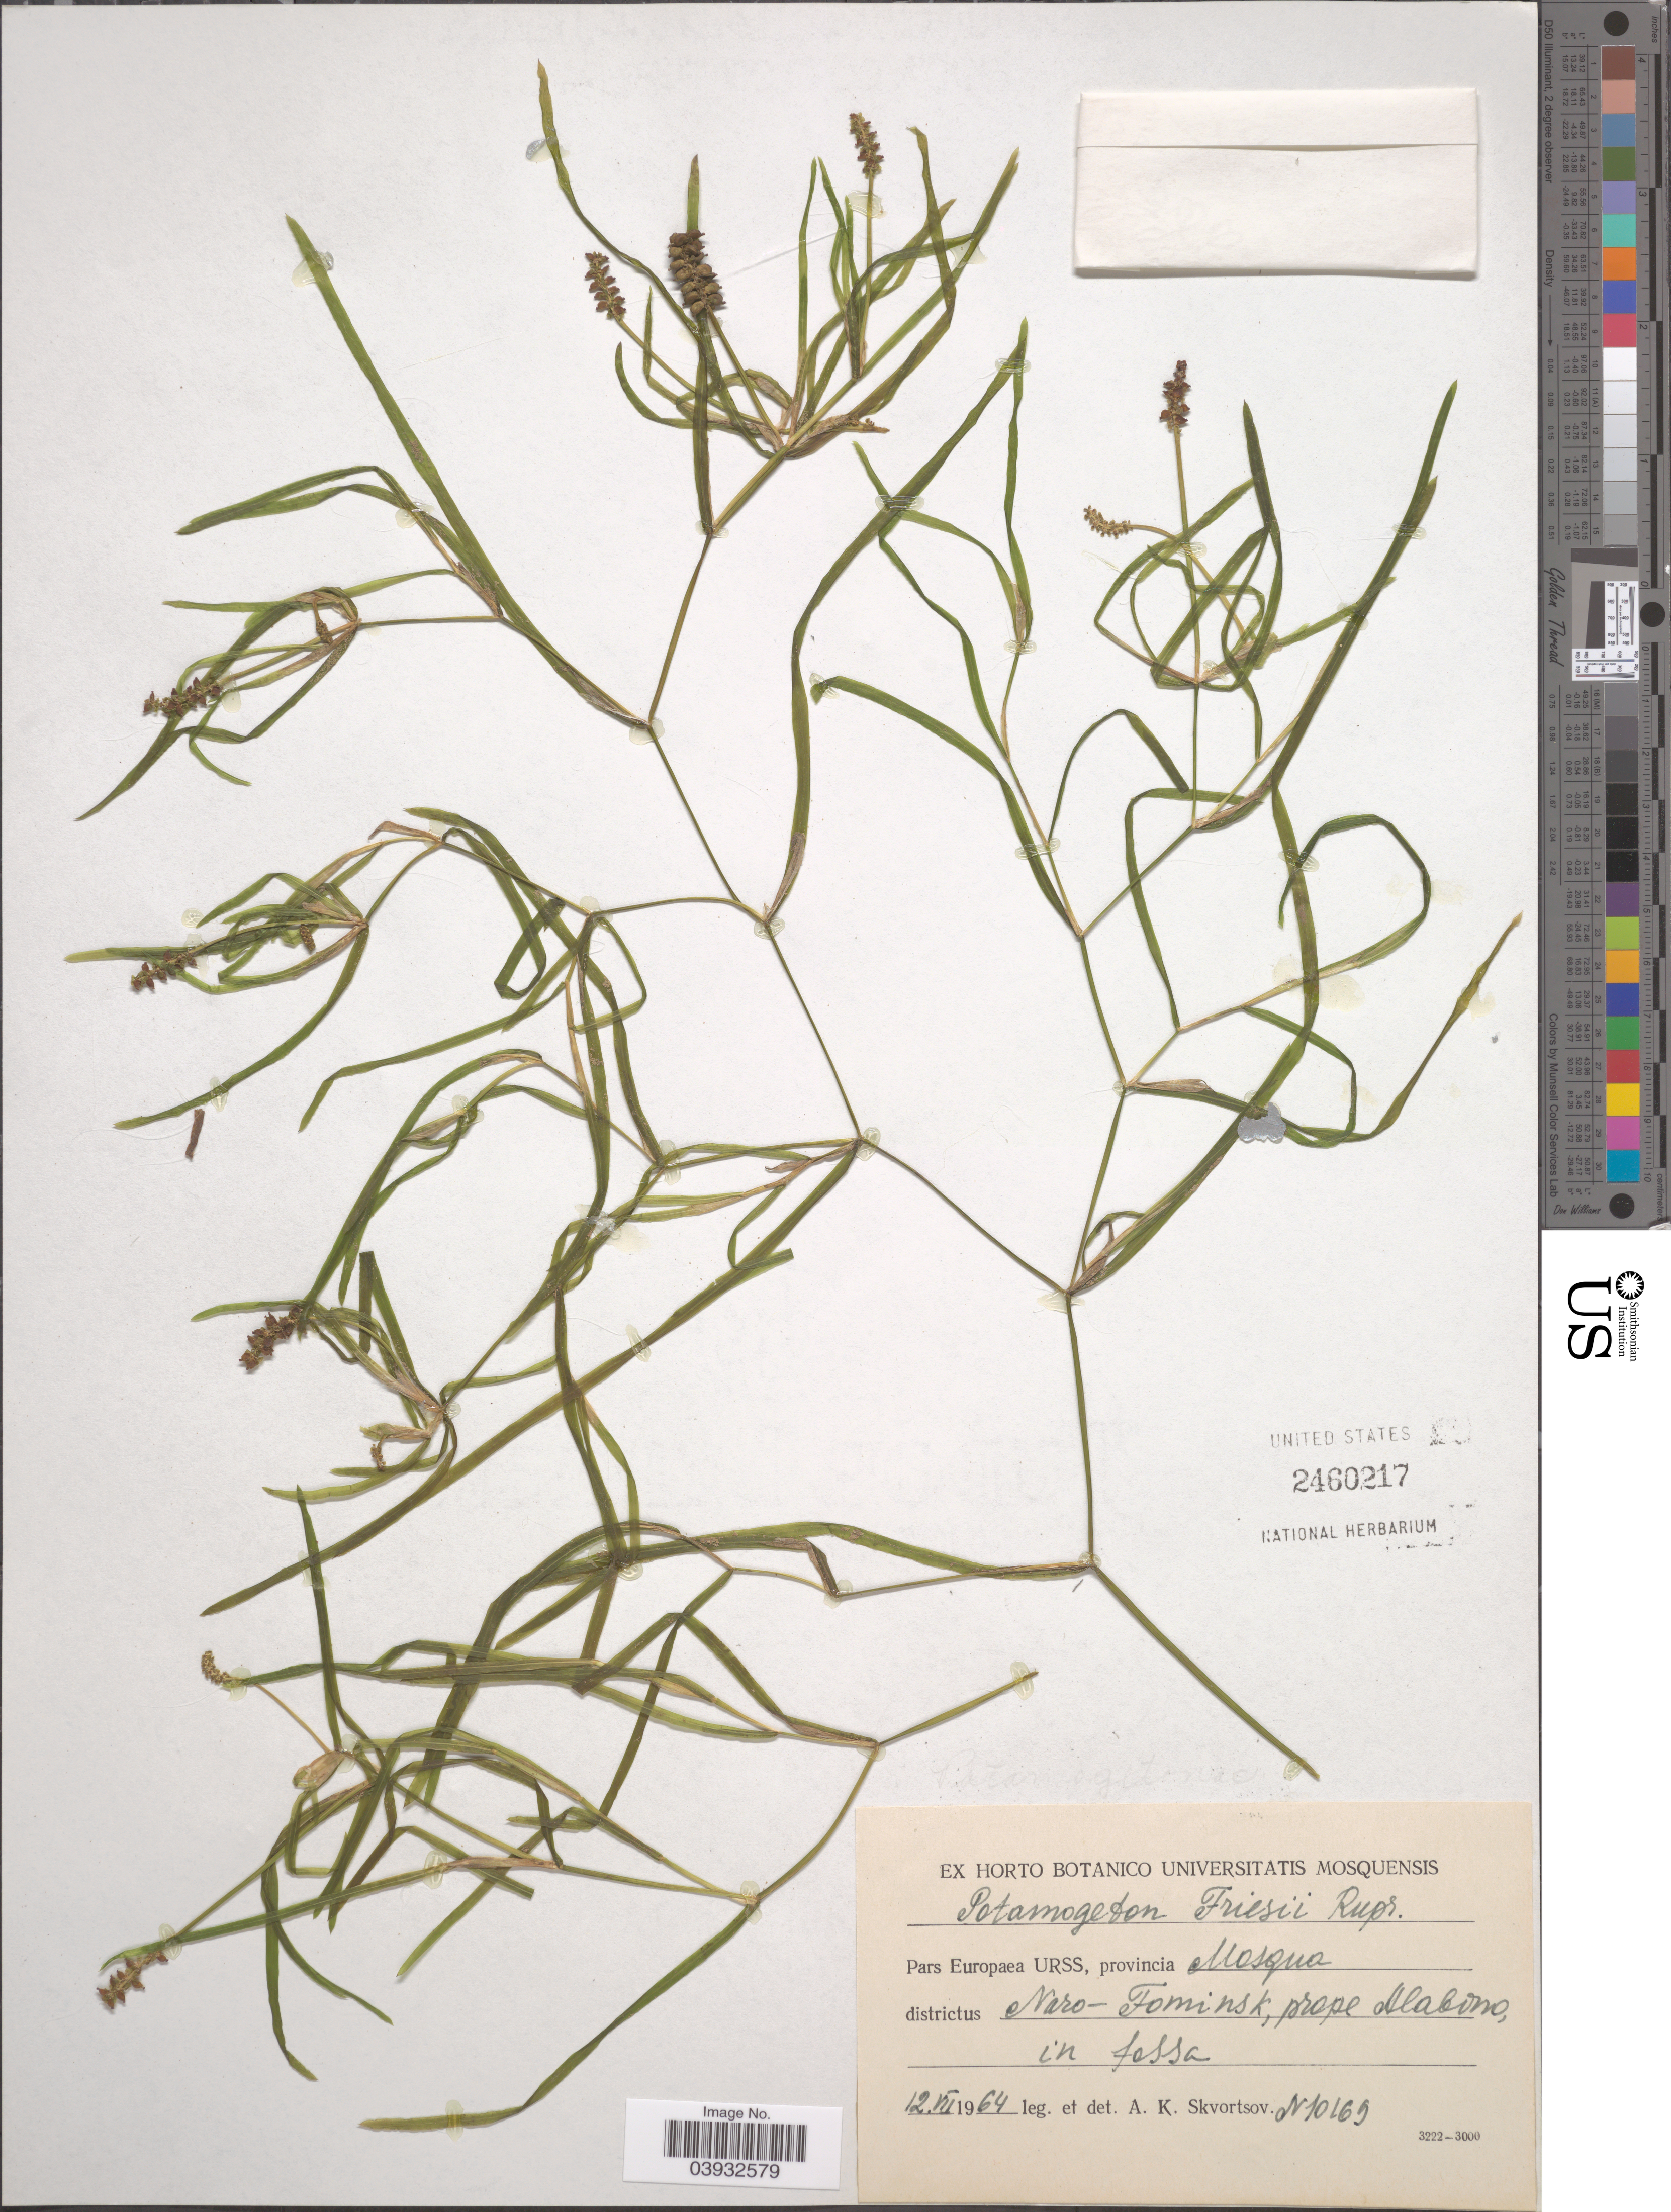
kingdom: Plantae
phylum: Tracheophyta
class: Liliopsida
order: Alismatales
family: Potamogetonaceae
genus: Potamogeton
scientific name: Potamogeton friesii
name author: Rupr.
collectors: A. K. Skvortsov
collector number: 10169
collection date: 1964-07-12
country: Russian Federation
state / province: Moscow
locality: Pars Europaea URSS, provincia Mosqua districtus Naro- Fominsk, prope Alabino, in fossa.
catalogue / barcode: US 2460217